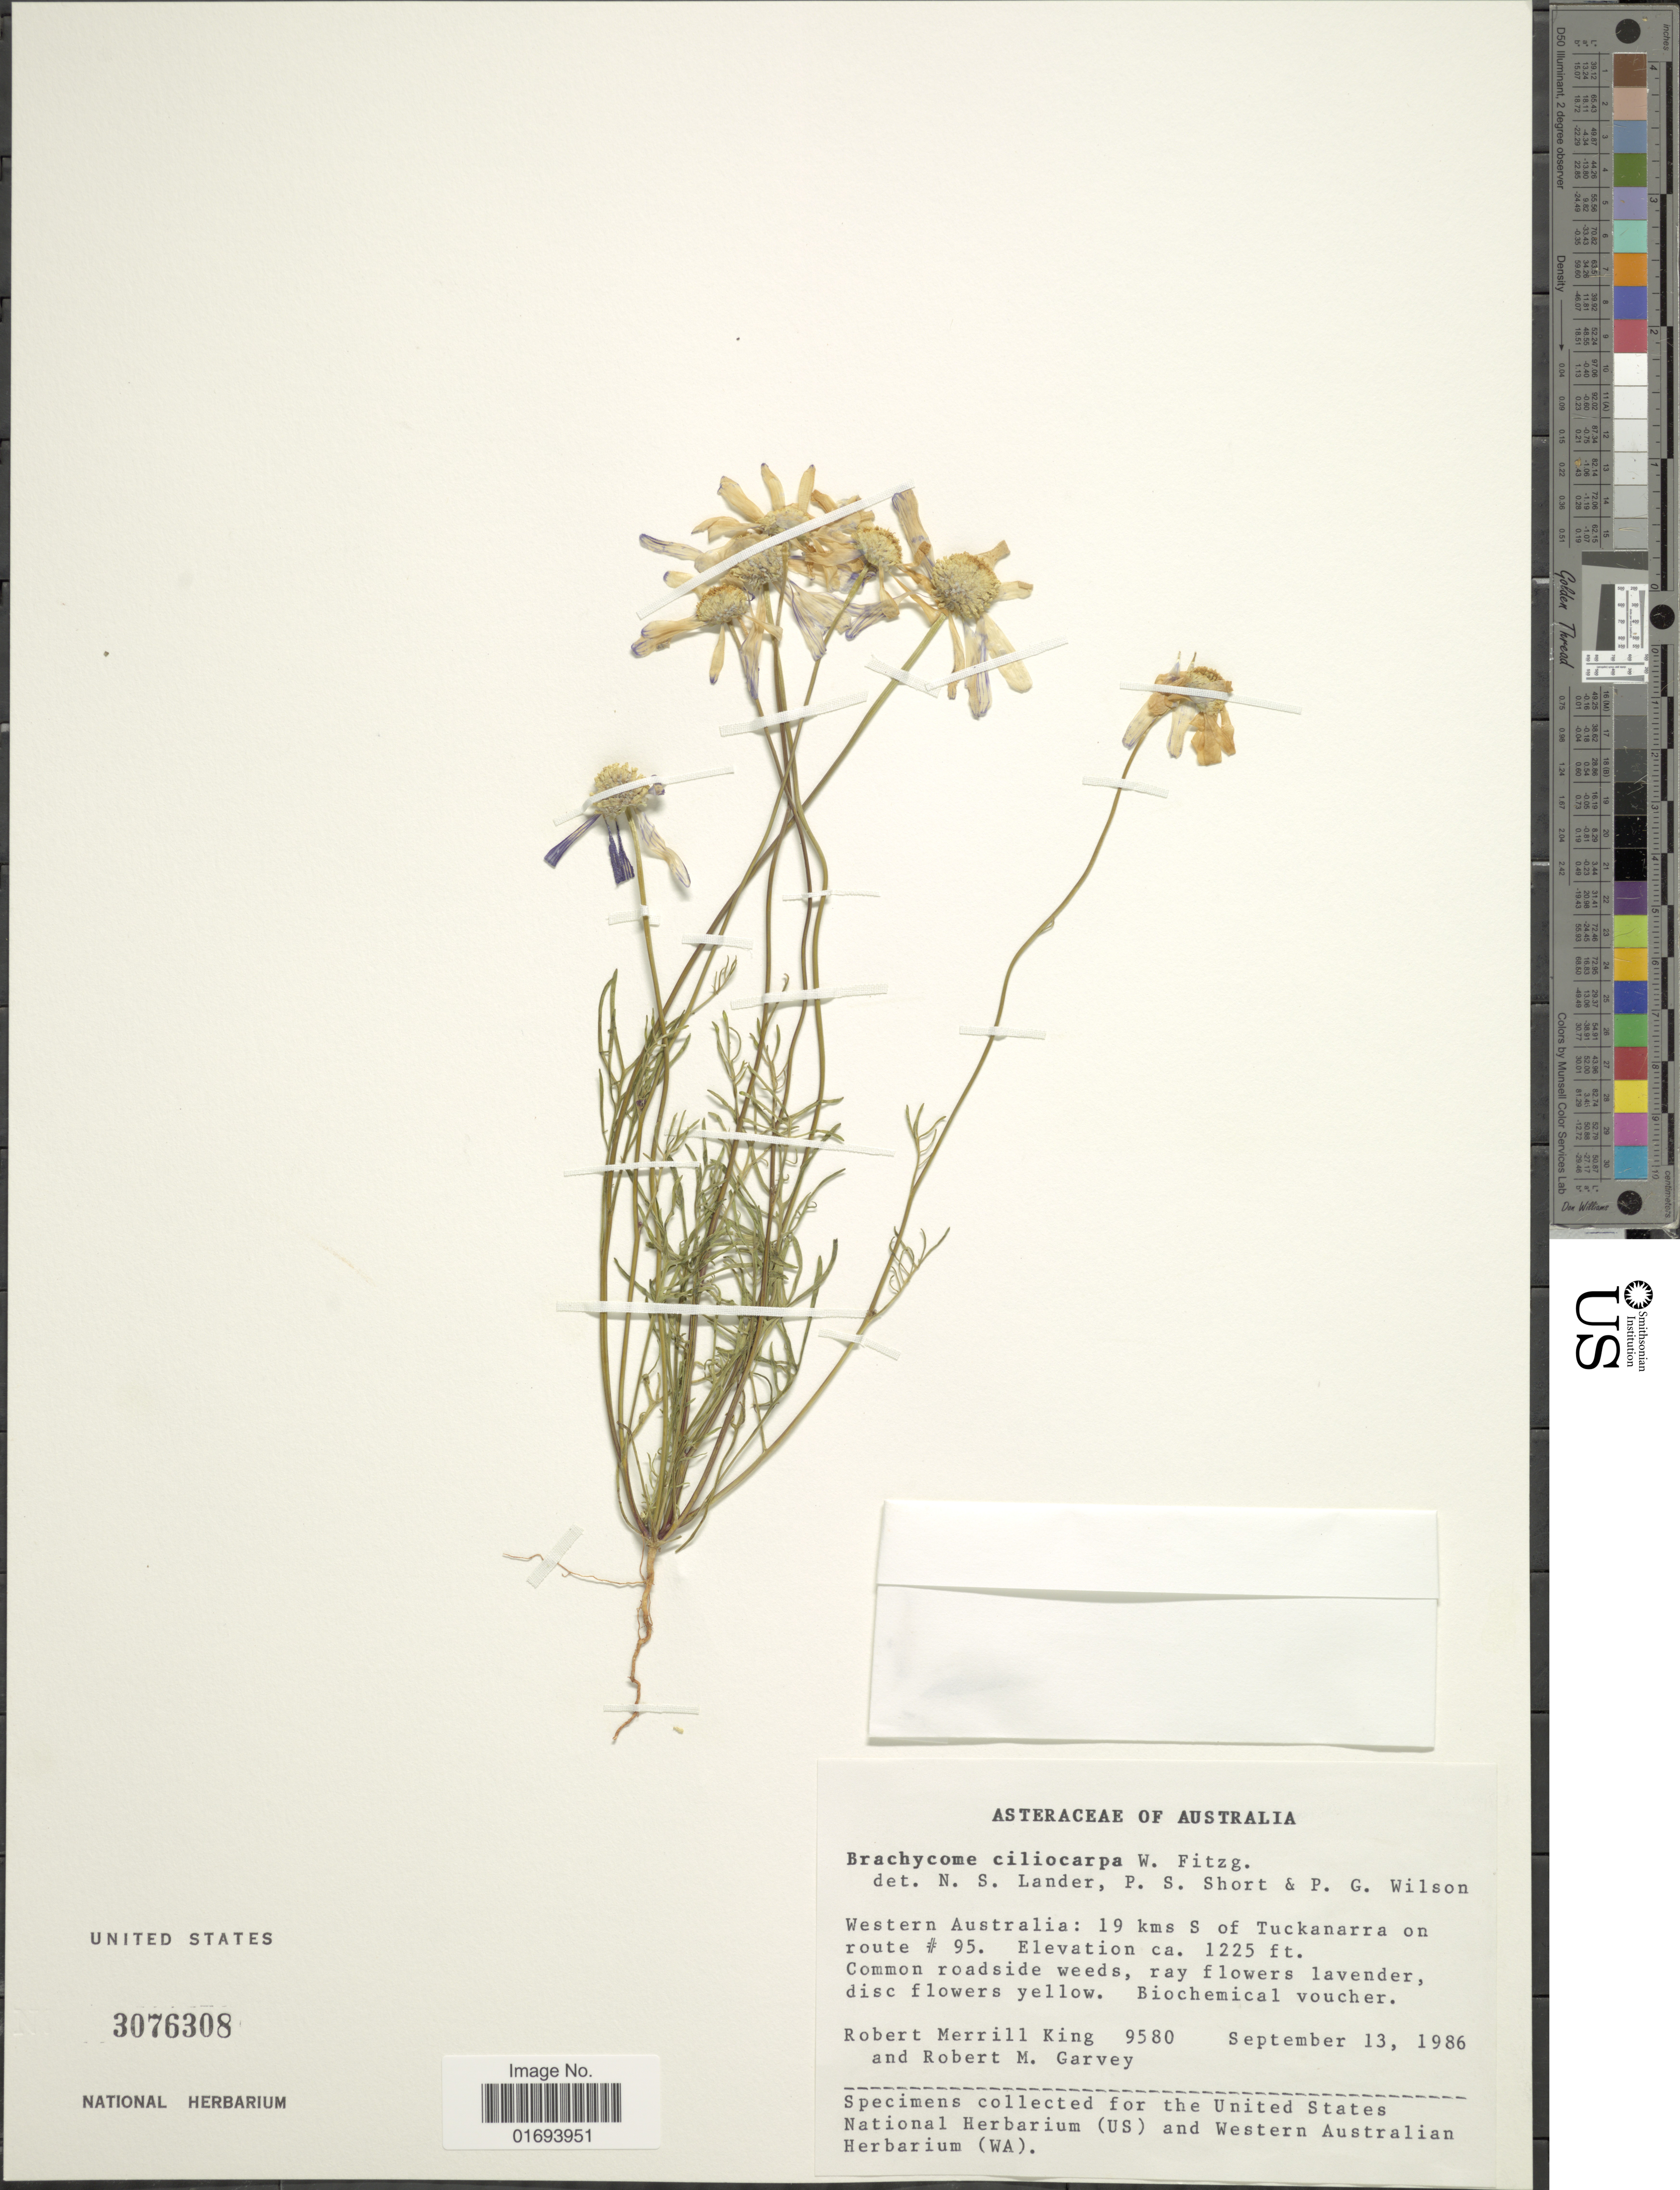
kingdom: Plantae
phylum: Tracheophyta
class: Magnoliopsida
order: Asterales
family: Asteraceae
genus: Brachyscome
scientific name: Brachyscome ciliocarpa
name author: W. Fitzg.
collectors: R. M. King & R. Garvey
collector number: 9580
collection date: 1986-09-13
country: Australia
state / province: Western Australia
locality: Western Australia: 19 kms S of Tuckanarra on route #95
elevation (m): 373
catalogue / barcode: US 3076308